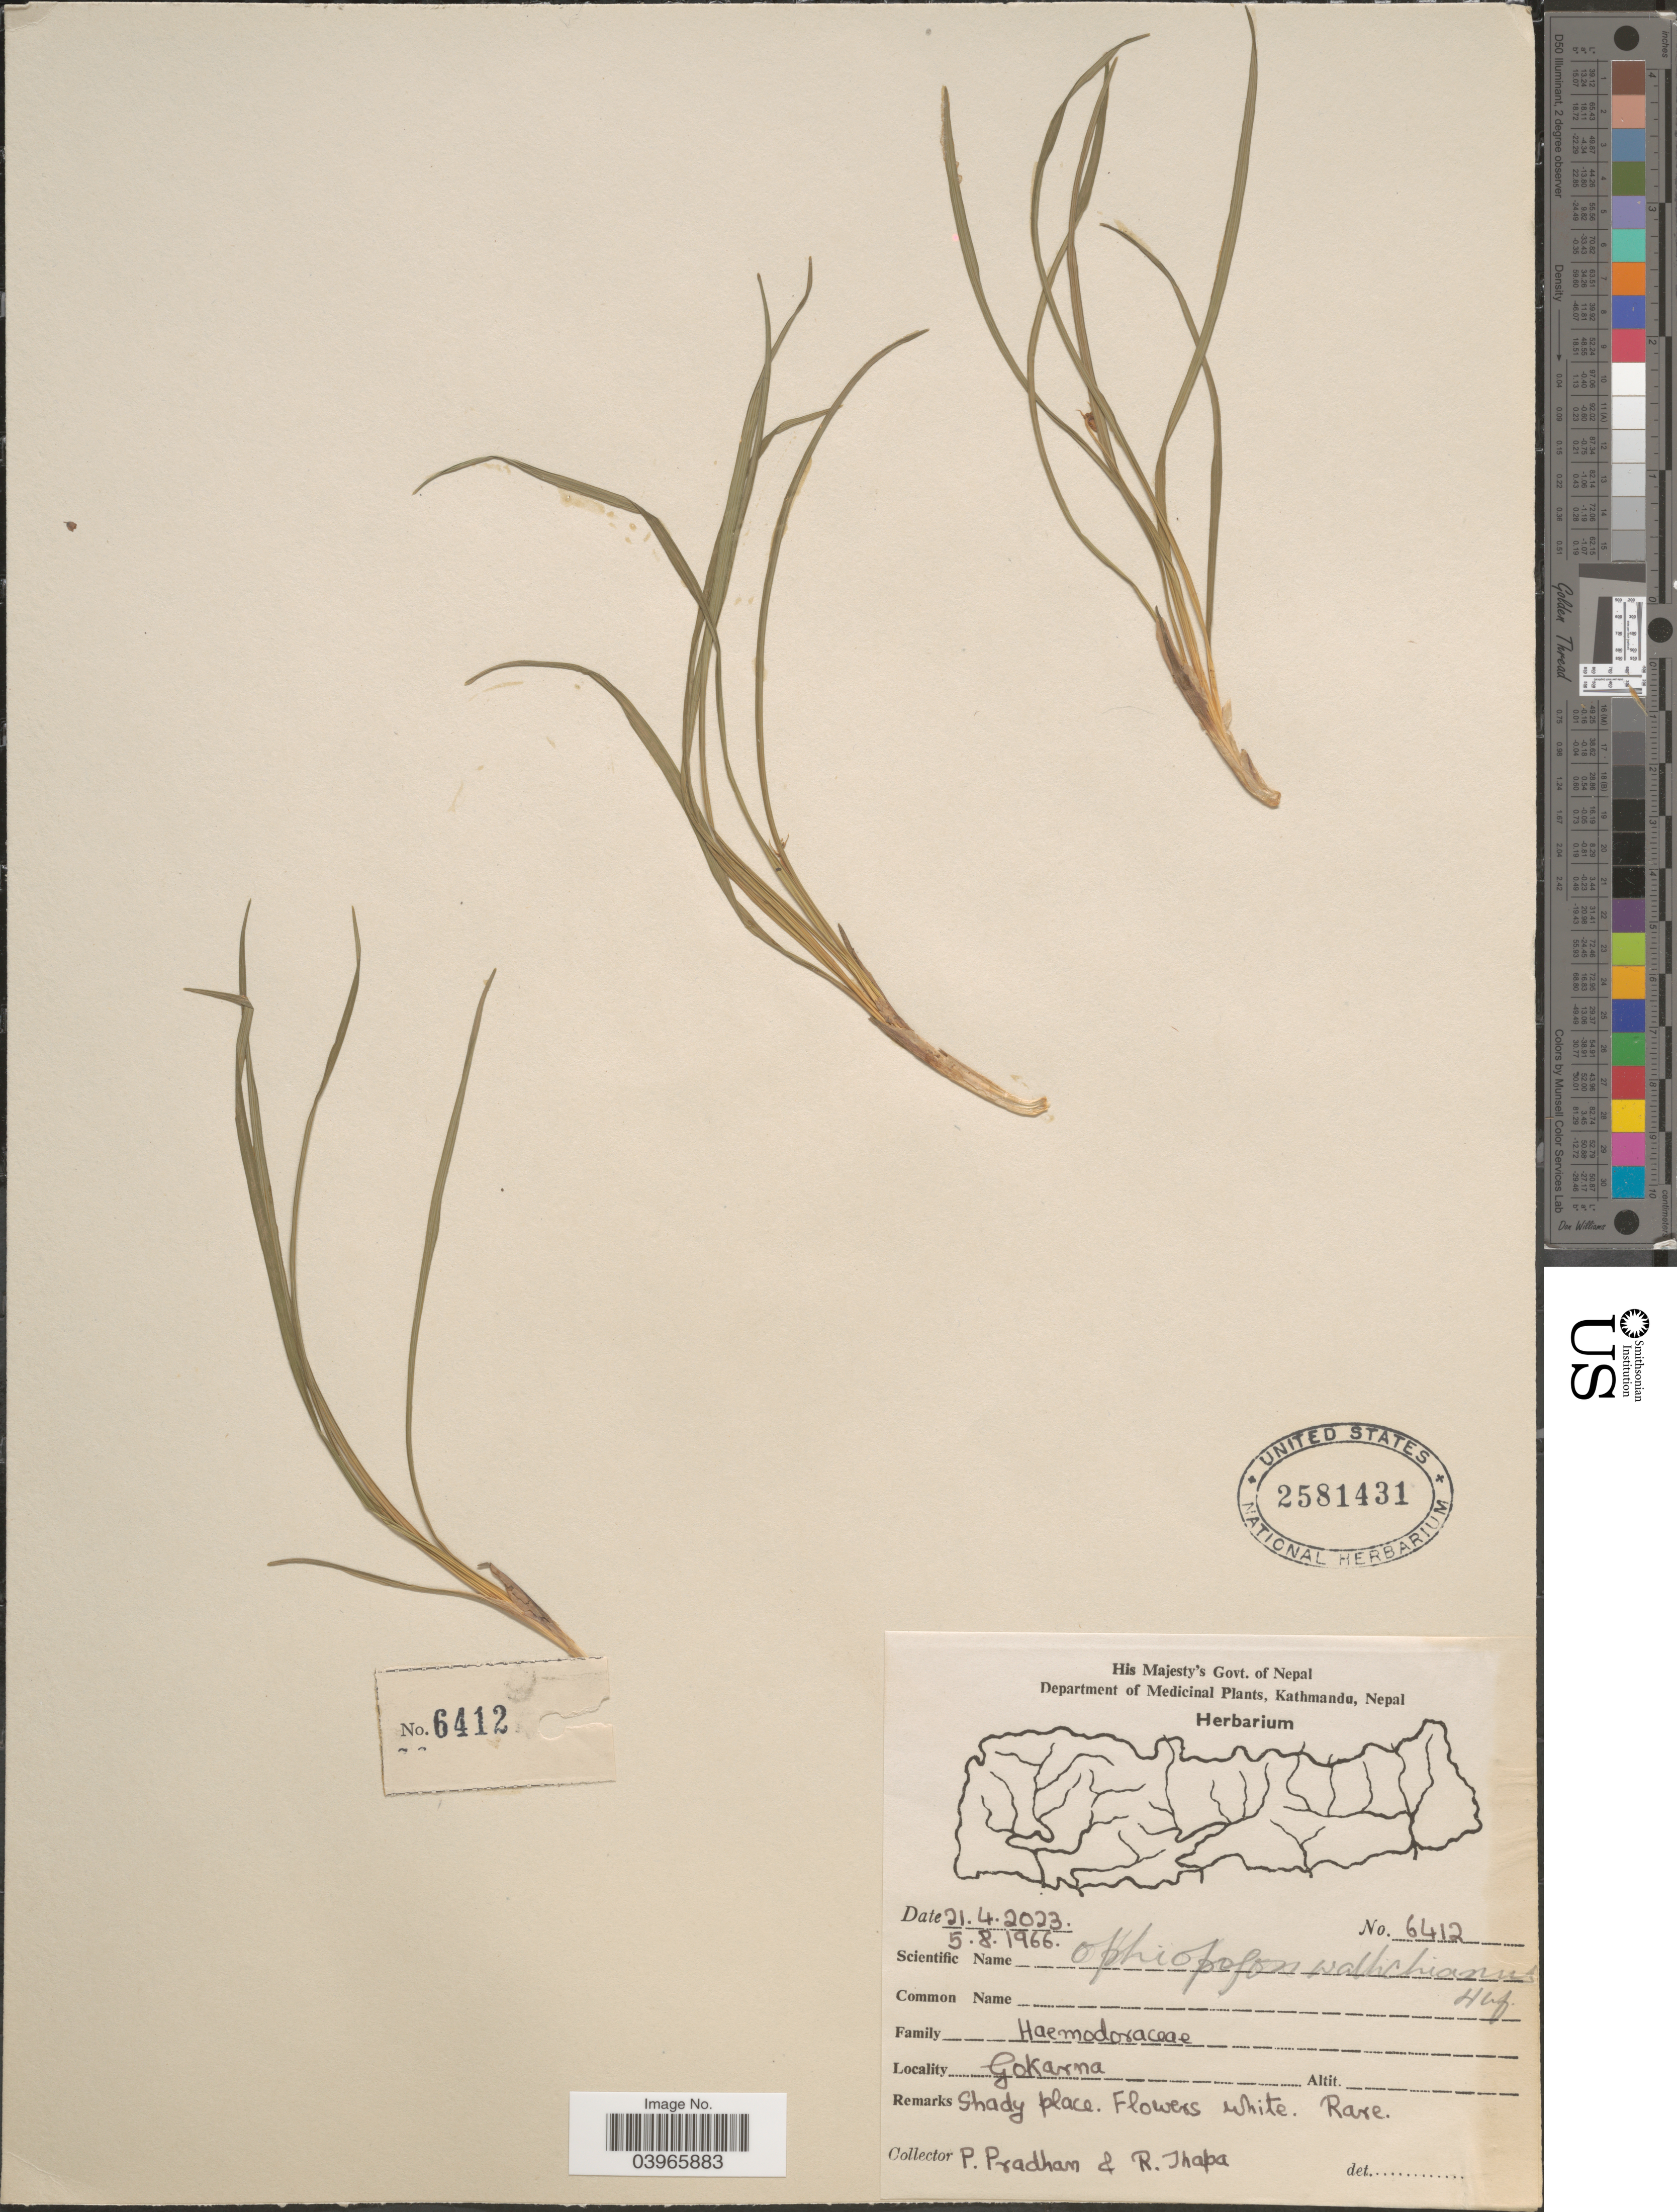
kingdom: Plantae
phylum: Tracheophyta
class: Liliopsida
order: Asparagales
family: Asparagaceae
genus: Ophiopogon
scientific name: Ophiopogon wallichianus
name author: (Kunth) Hook. f.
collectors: P. Pradhan & R. Thapa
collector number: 6412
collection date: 1966-08-05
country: Nepal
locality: Gokarna.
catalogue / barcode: US 2581431